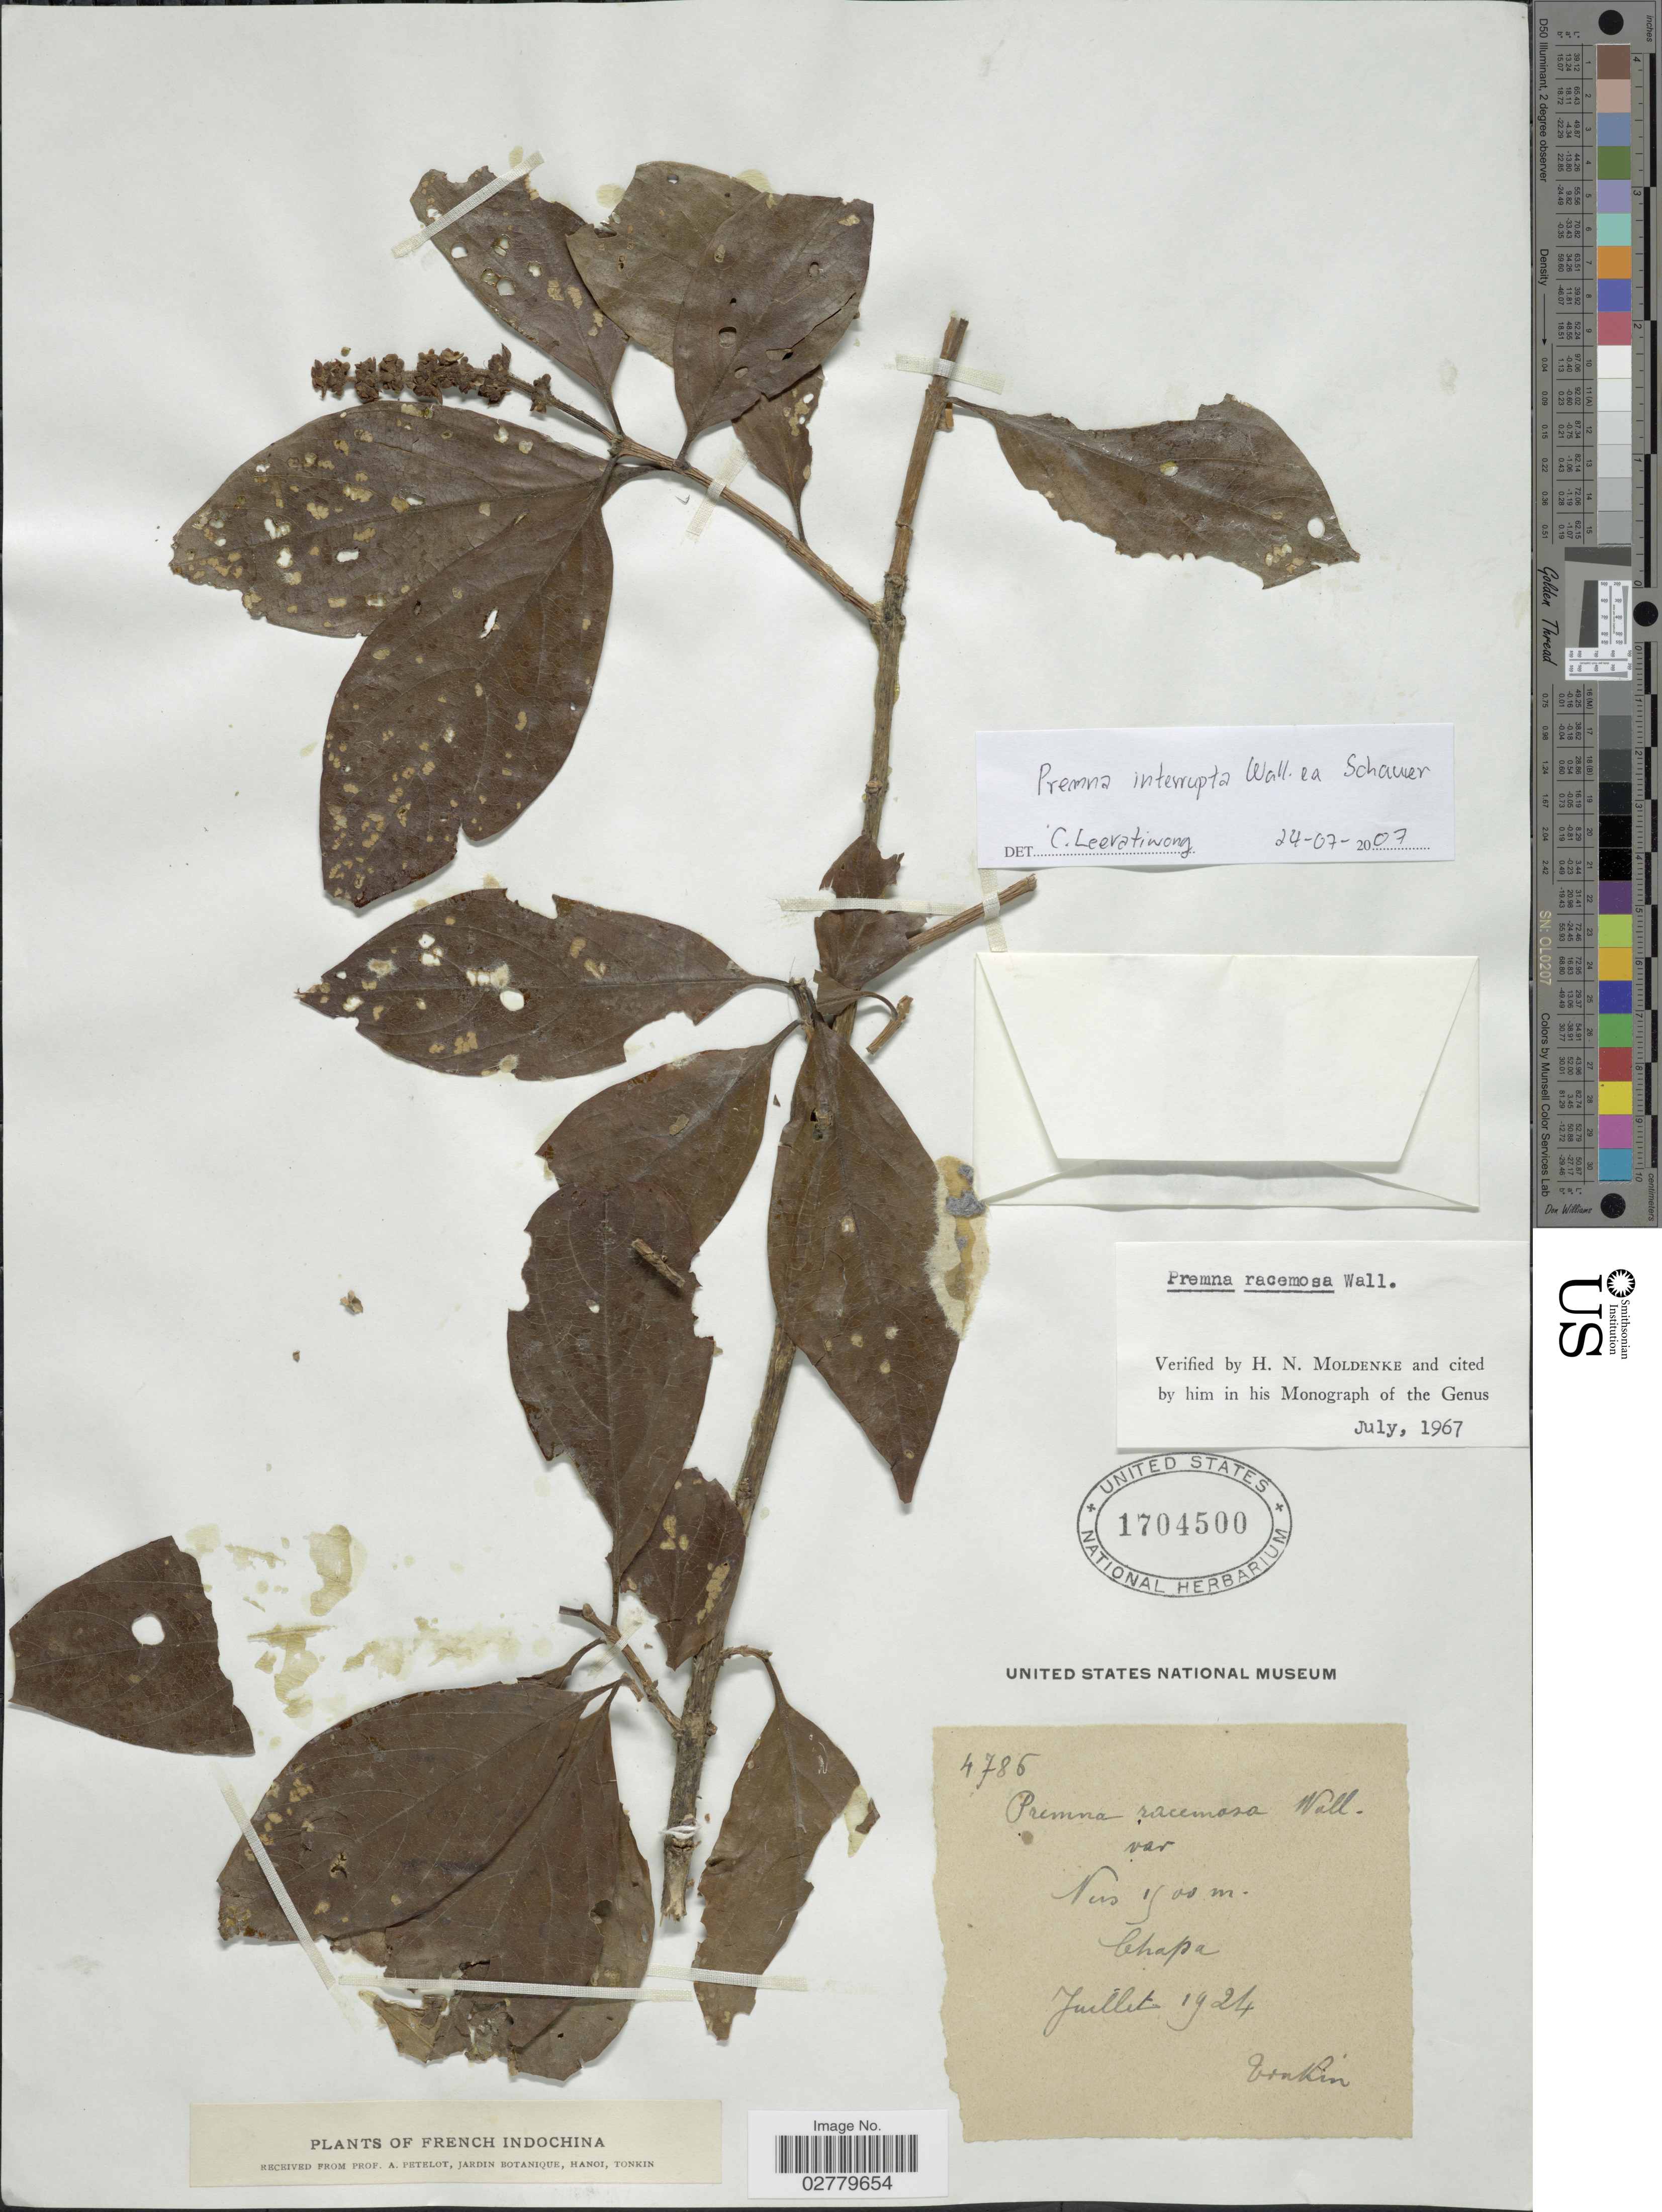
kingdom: Plantae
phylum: Tracheophyta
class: Magnoliopsida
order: Lamiales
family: Lamiaceae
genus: Premna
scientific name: Premna interrupta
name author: Wall. ex Schauer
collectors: A. Petelot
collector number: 4786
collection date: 1924-07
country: Vietnam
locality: Tonkin. Chapa.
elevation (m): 1500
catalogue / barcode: US 1704500